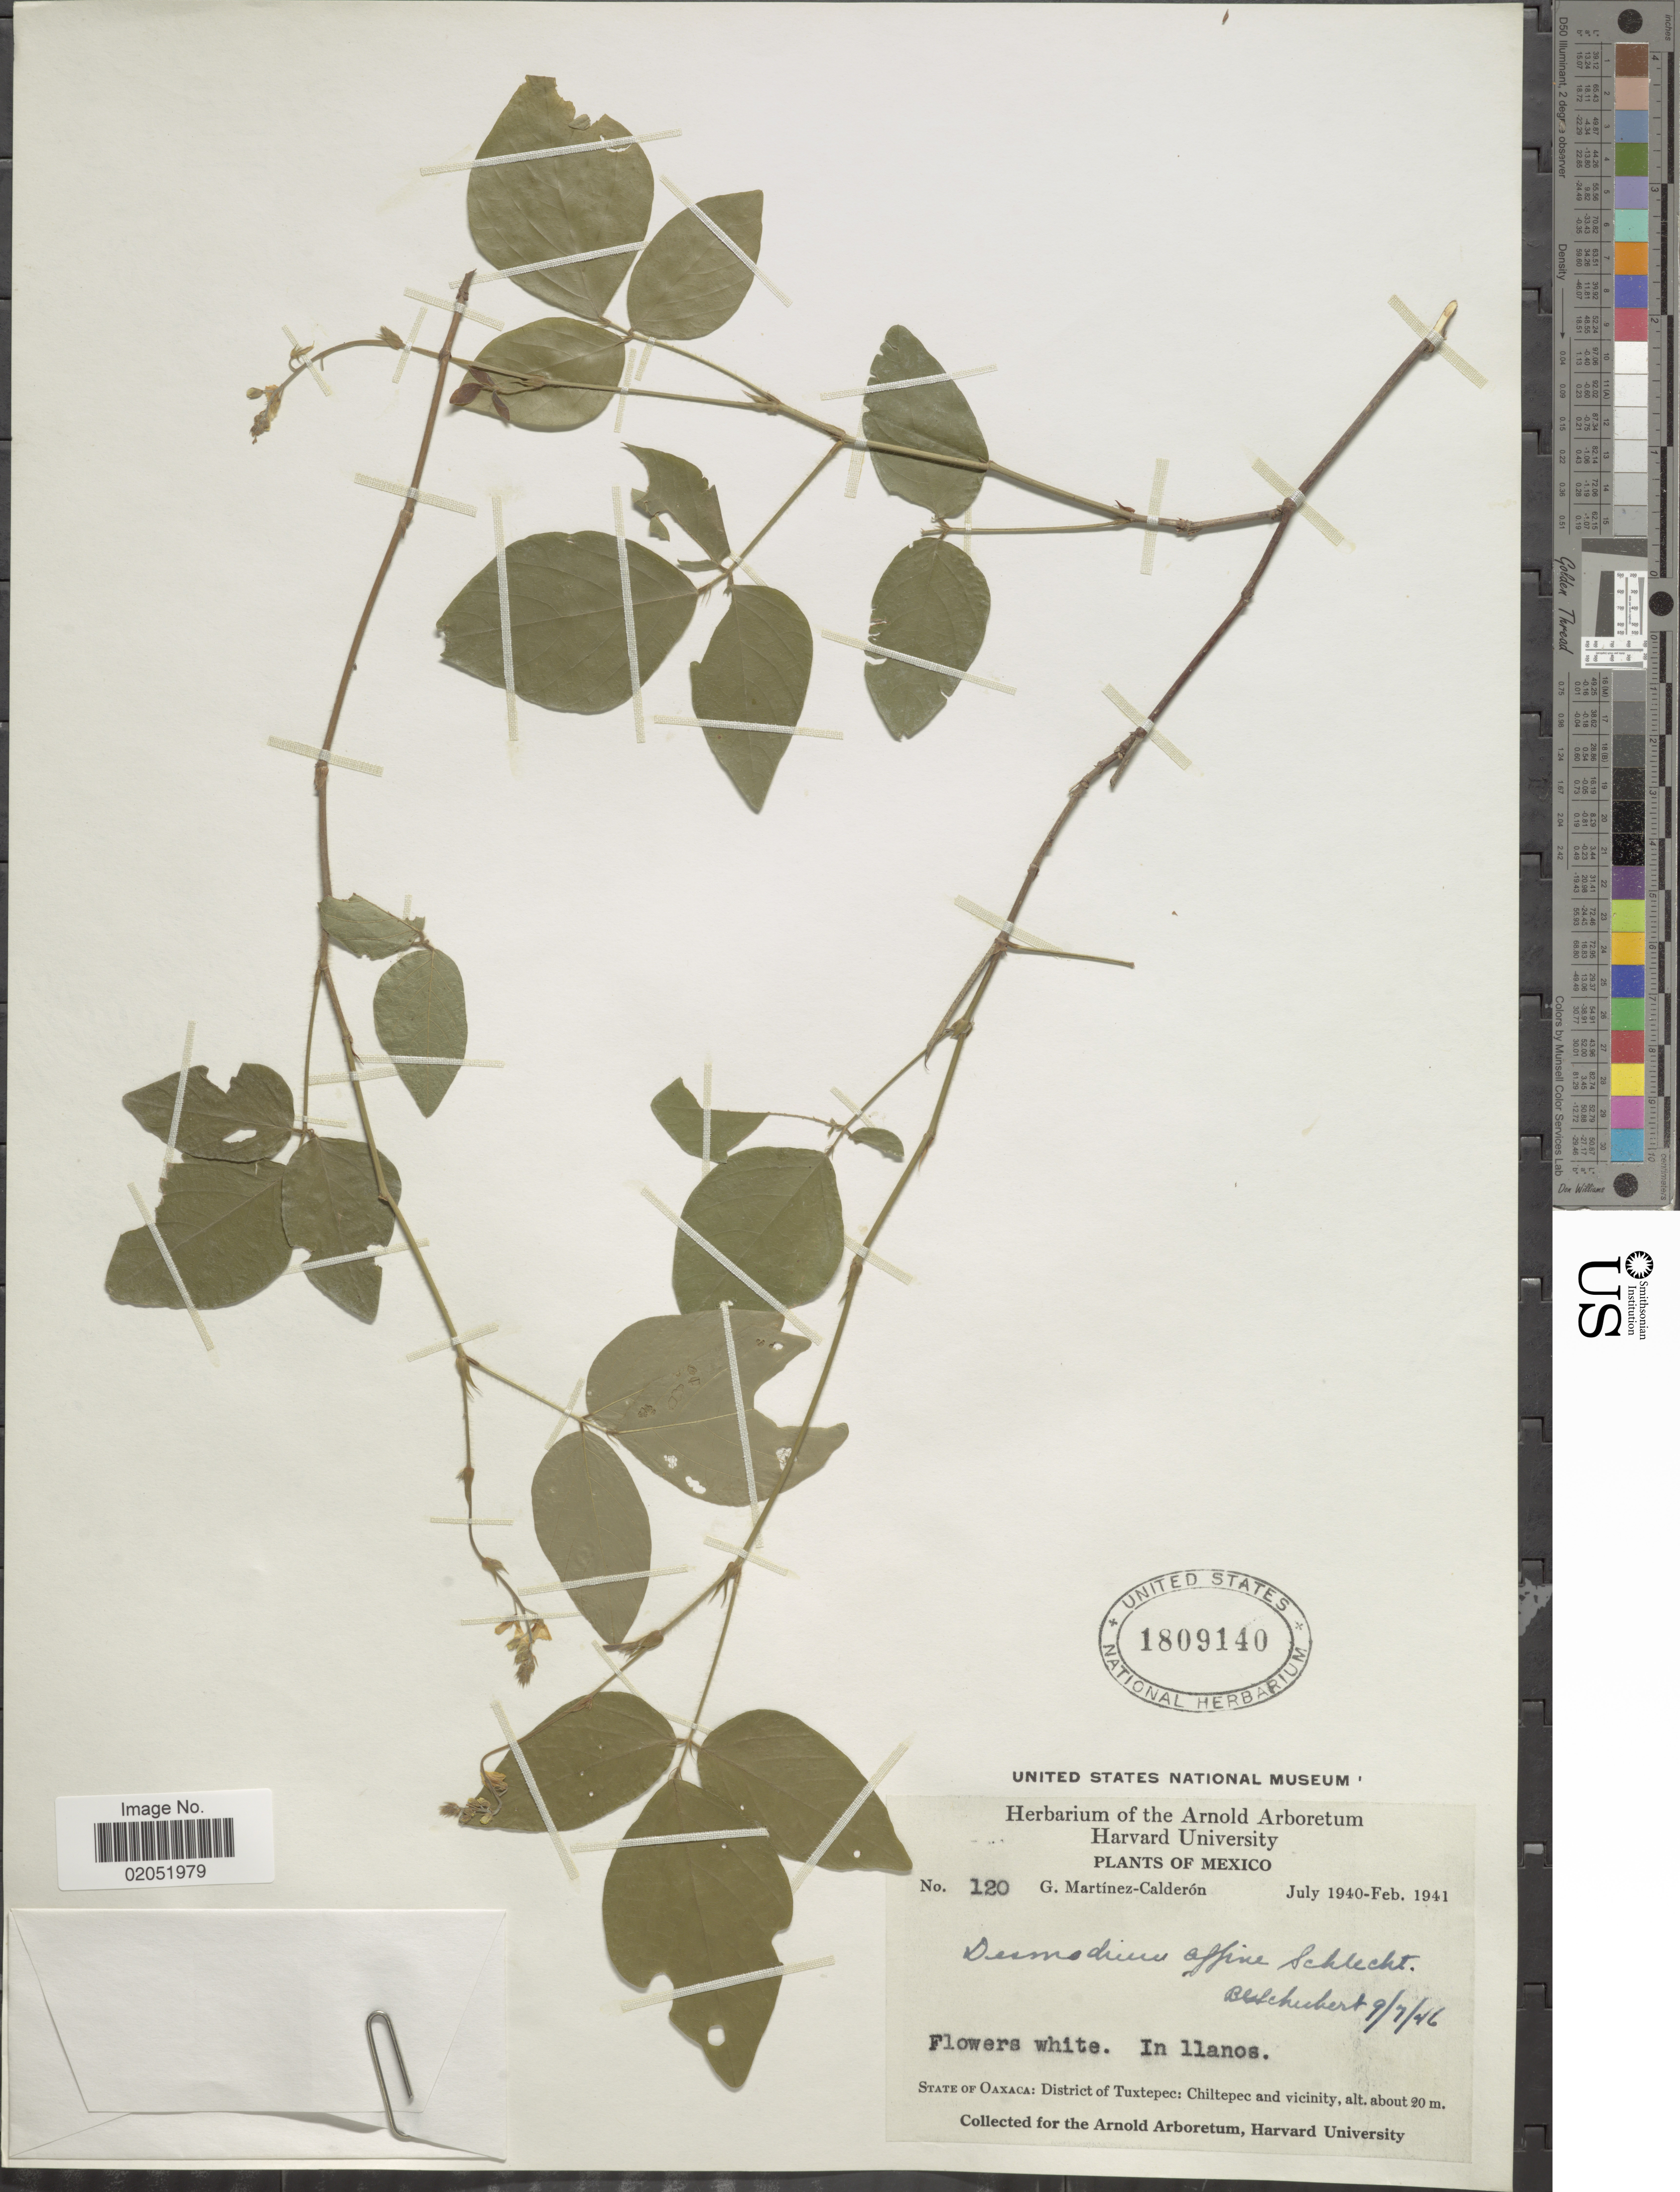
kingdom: Plantae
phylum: Tracheophyta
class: Magnoliopsida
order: Fabales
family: Fabaceae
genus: Desmodium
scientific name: Desmodium affine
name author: Schltdl.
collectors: G. Martínez Calderón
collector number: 120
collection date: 1940-07/1941-02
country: Mexico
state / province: Oaxaca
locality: District of Tuxtepec: Chiltepec and vicinity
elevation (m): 20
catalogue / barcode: US 1809140